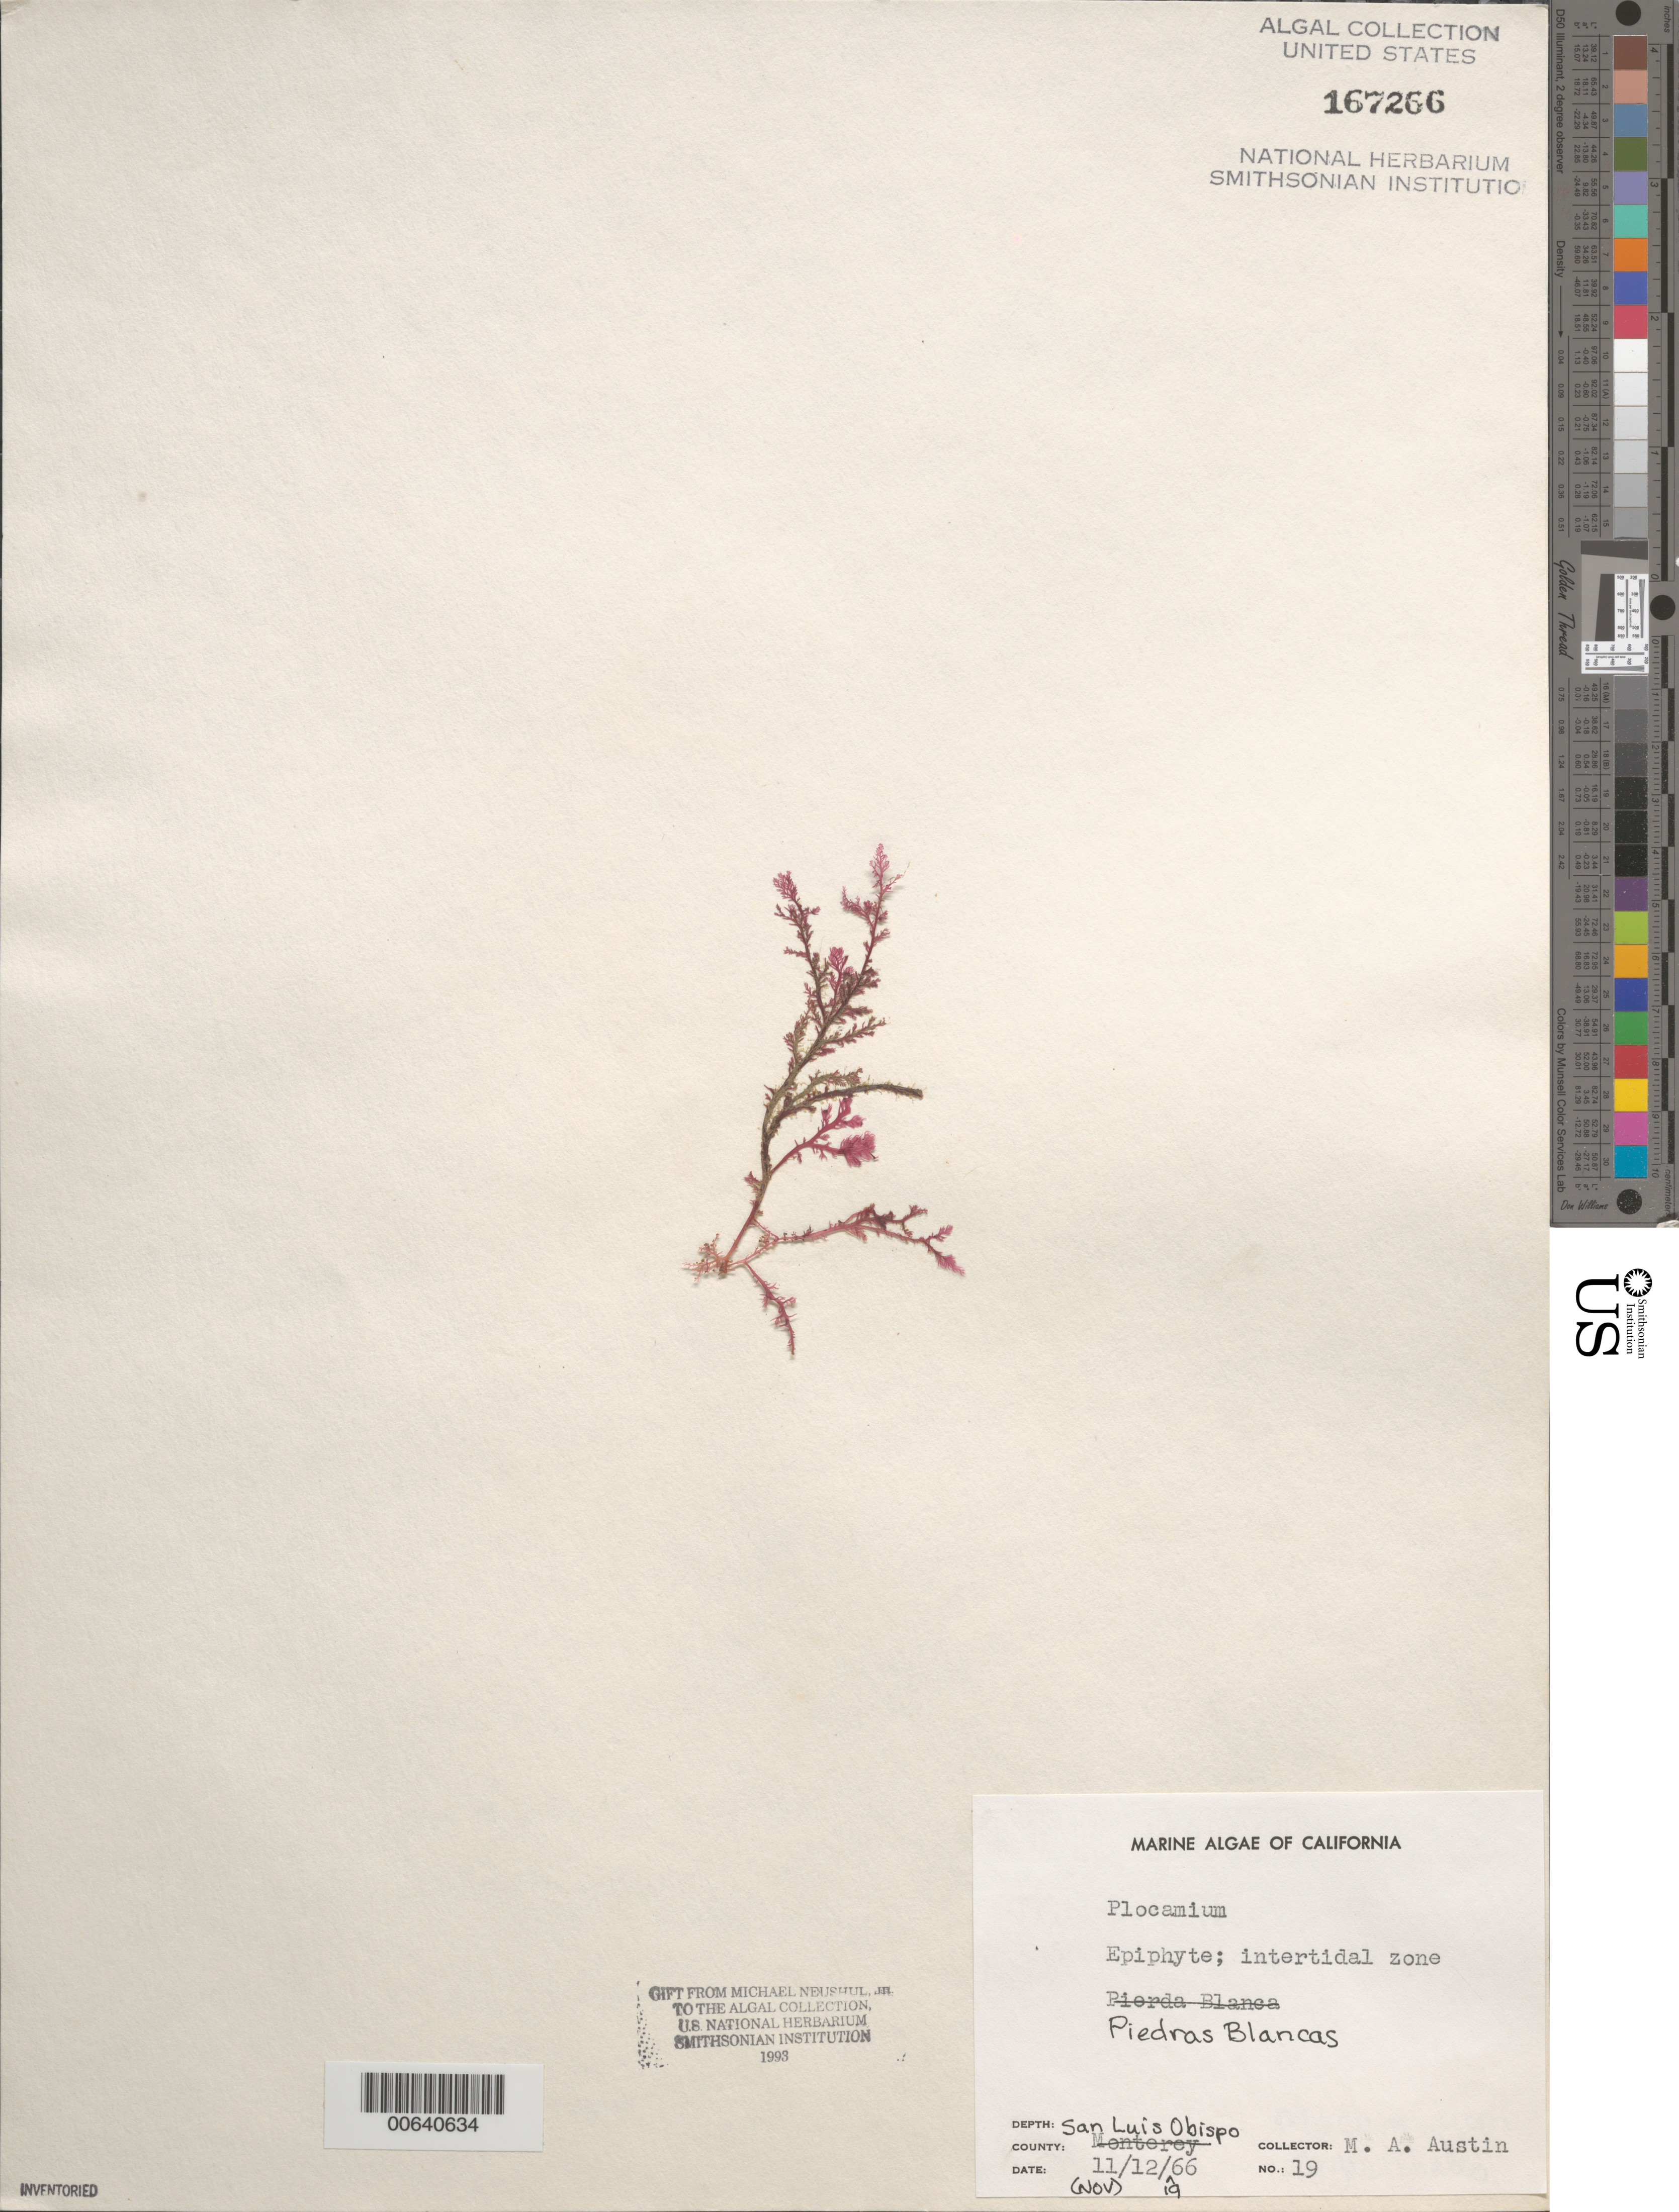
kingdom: Plantae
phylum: Rhodophyta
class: Florideophyceae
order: Plocamiales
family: Plocamiaceae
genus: Plocamium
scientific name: Plocamium sp.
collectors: M. Austin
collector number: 19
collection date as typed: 12 Nov 1966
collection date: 1966-11-12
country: United States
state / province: California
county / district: San Luis Obispo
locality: Piedras Blancas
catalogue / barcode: US 167266